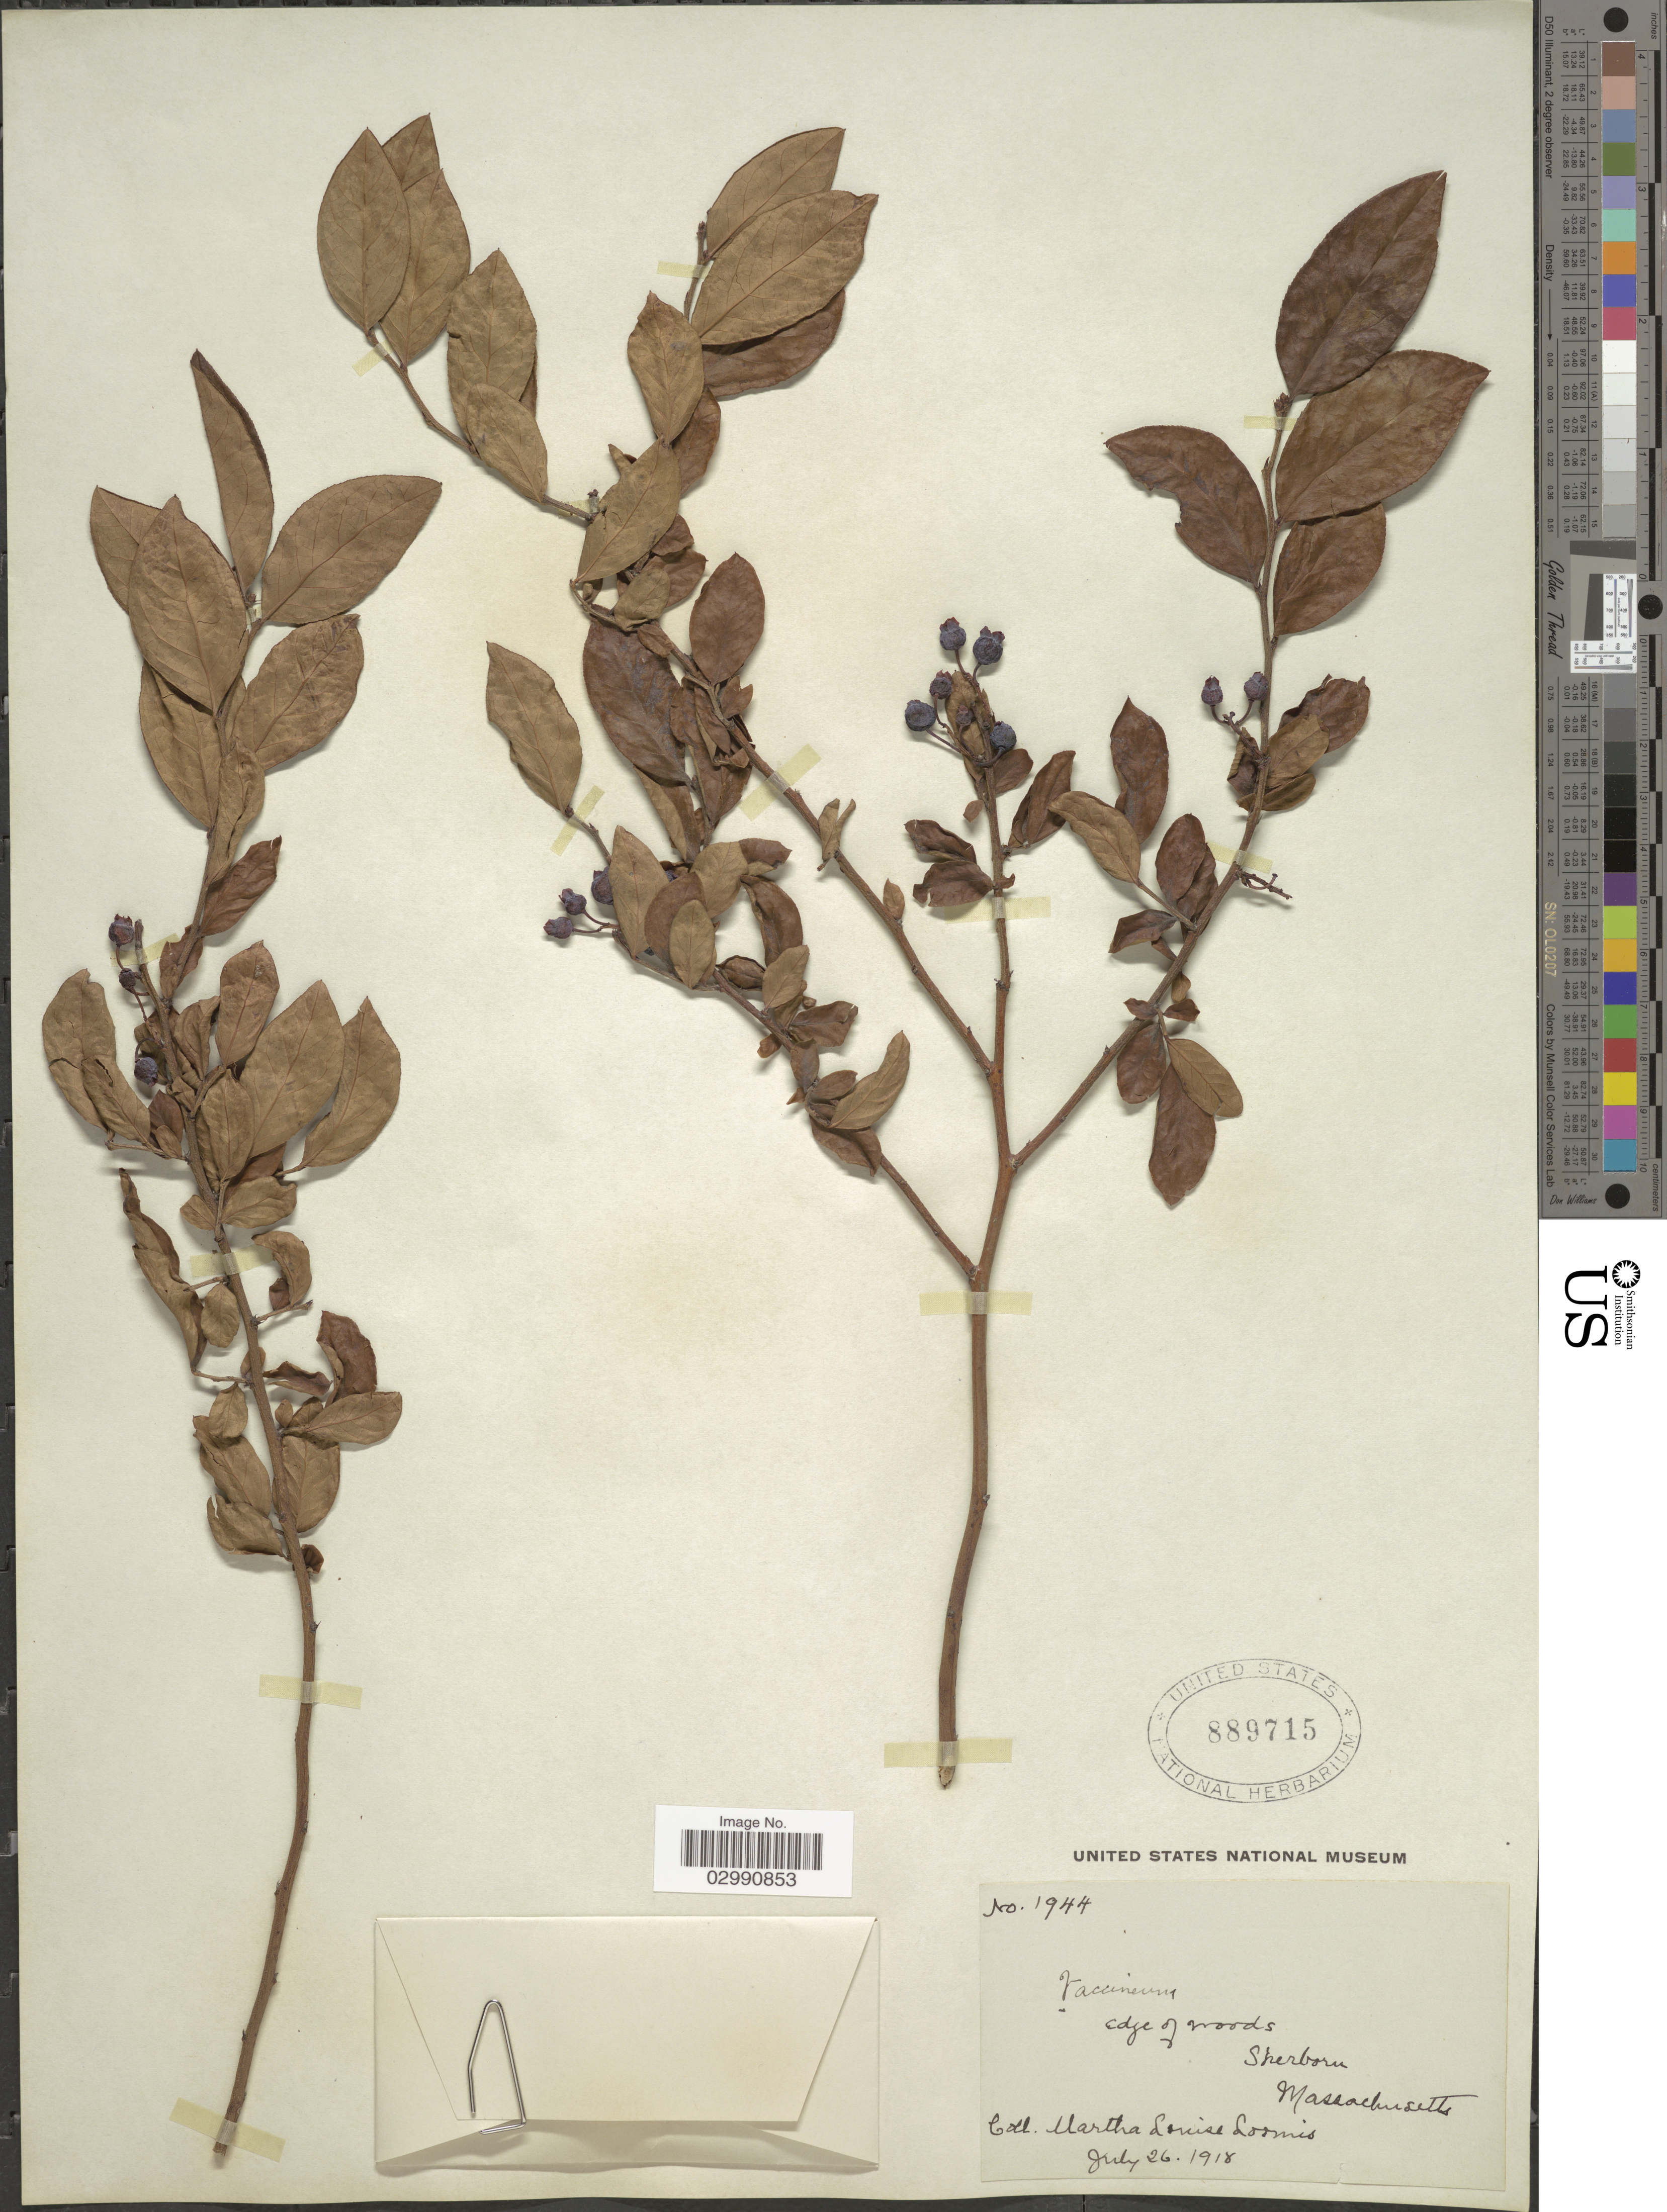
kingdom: Plantae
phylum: Tracheophyta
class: Magnoliopsida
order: Ericales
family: Ericaceae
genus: Vaccinium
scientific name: Vaccinium sp.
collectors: M. L. Loomis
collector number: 1944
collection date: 1918-07-26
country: United States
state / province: Massachusetts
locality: Edge of woods. Sherborn.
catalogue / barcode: US 889715